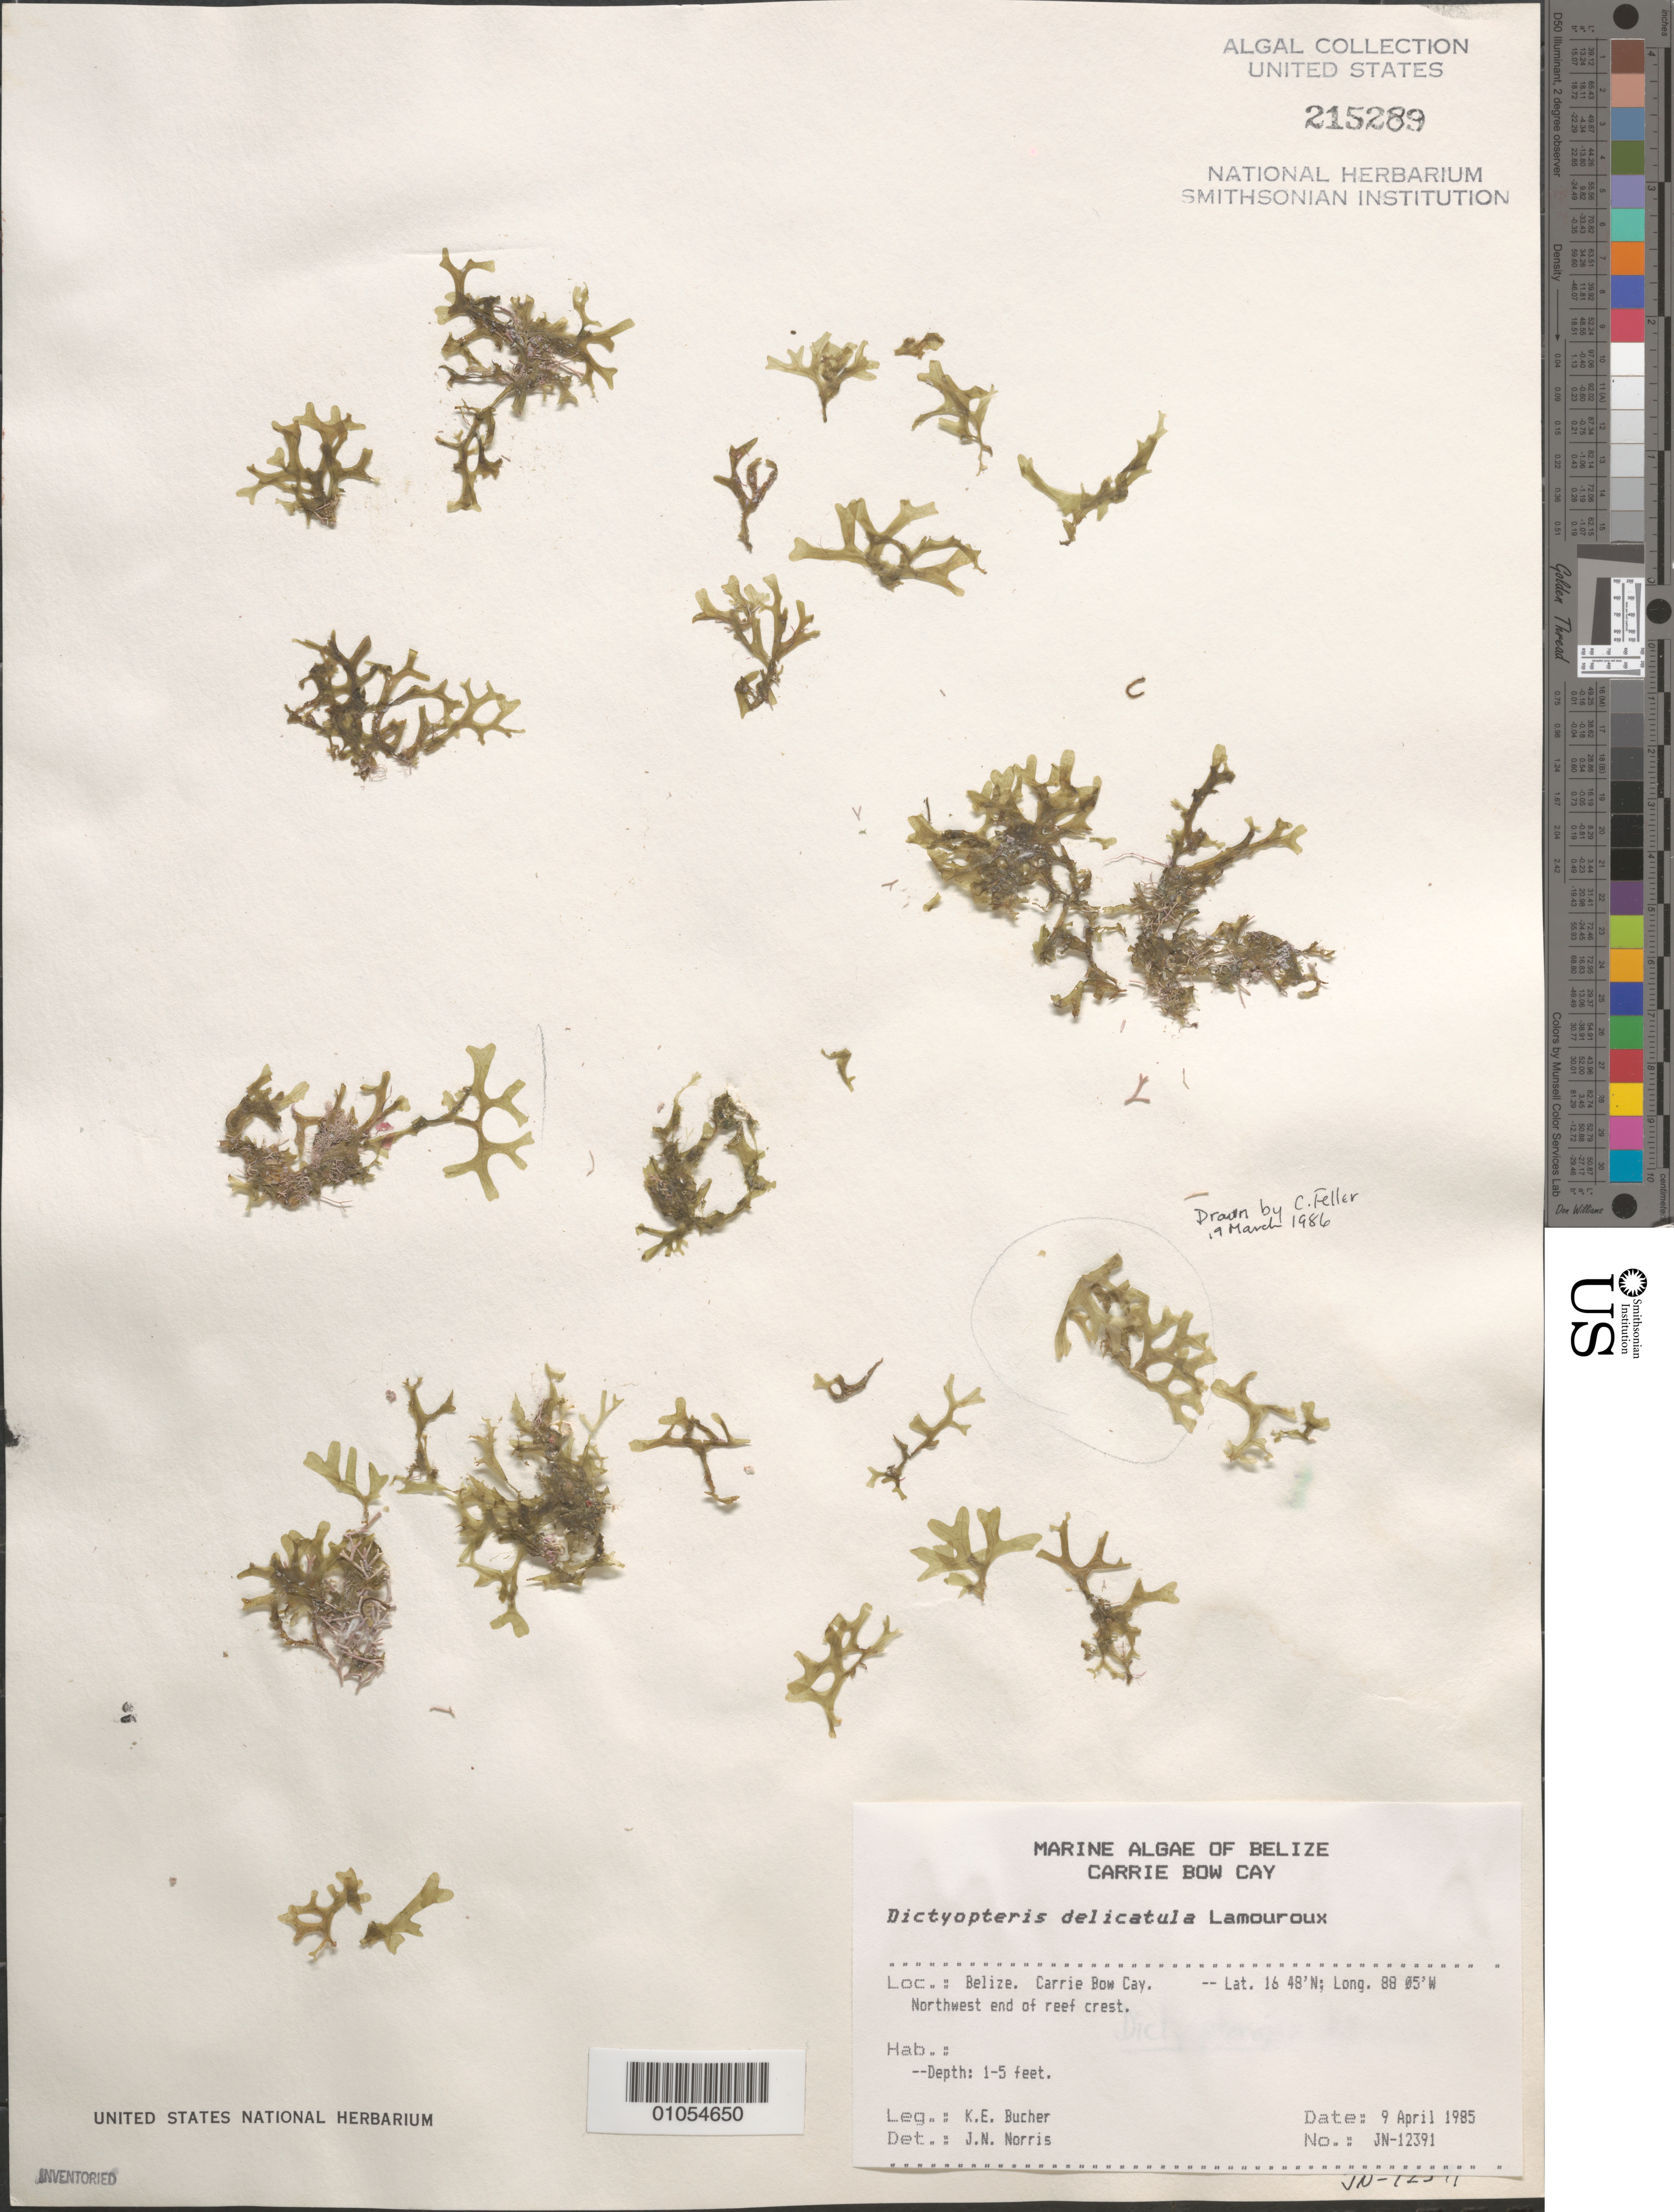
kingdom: Chromista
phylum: Ochrophyta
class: Phaeophyceae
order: Dictyotales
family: Dictyotaceae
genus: Dictyopteris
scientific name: Dictyopteris delicatula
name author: J.V.Lamouroux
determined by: Norris, James N.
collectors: K. E. Bucher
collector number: JN-12391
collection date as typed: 09 Apr 1985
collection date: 1985-04-09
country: Belize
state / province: Stann Creek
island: Carrie Bow Cay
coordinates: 16 48' N, 88 05' W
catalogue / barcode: US 215289